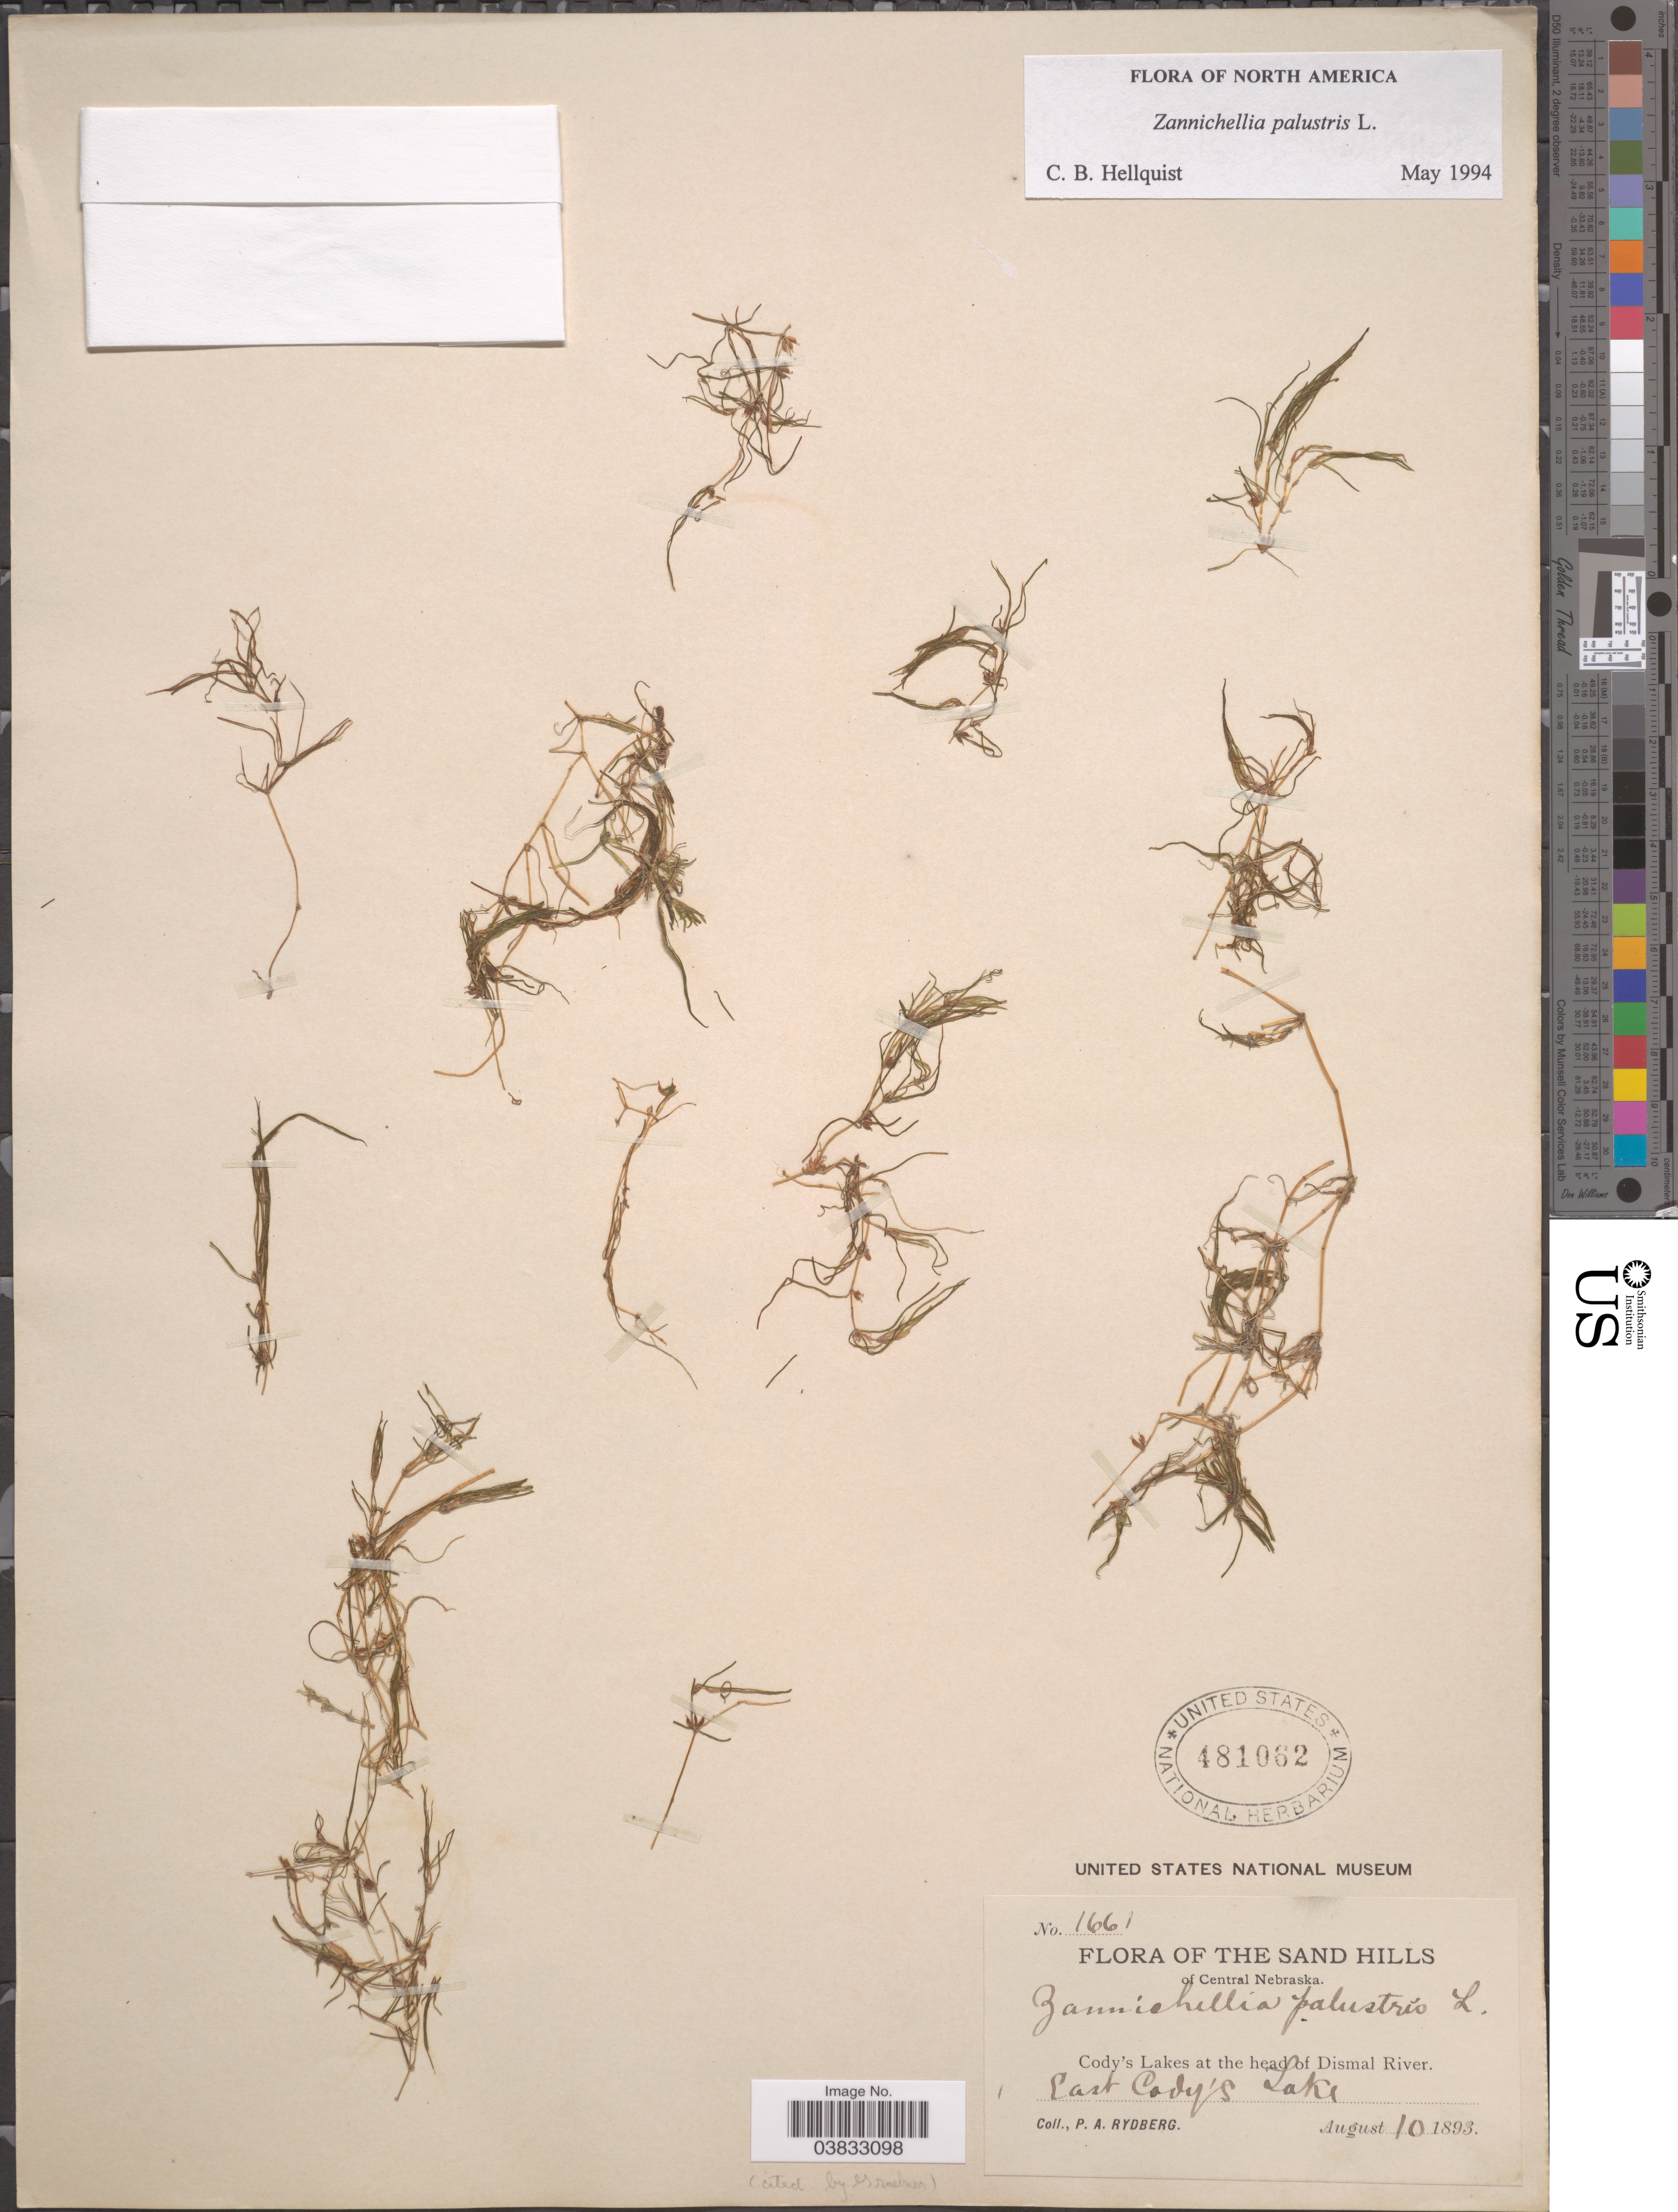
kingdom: Plantae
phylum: Tracheophyta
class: Liliopsida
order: Alismatales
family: Potamogetonaceae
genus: Zannichellia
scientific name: Zannichellia palustris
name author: L.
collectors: P. A. Rydberg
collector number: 1661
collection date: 1893-08-10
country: United States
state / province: Nebraska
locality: Sand Hills of Central Nebraska. Cody's Lakes at the head of Dismal River. East Cody's Lake.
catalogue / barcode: US 481062